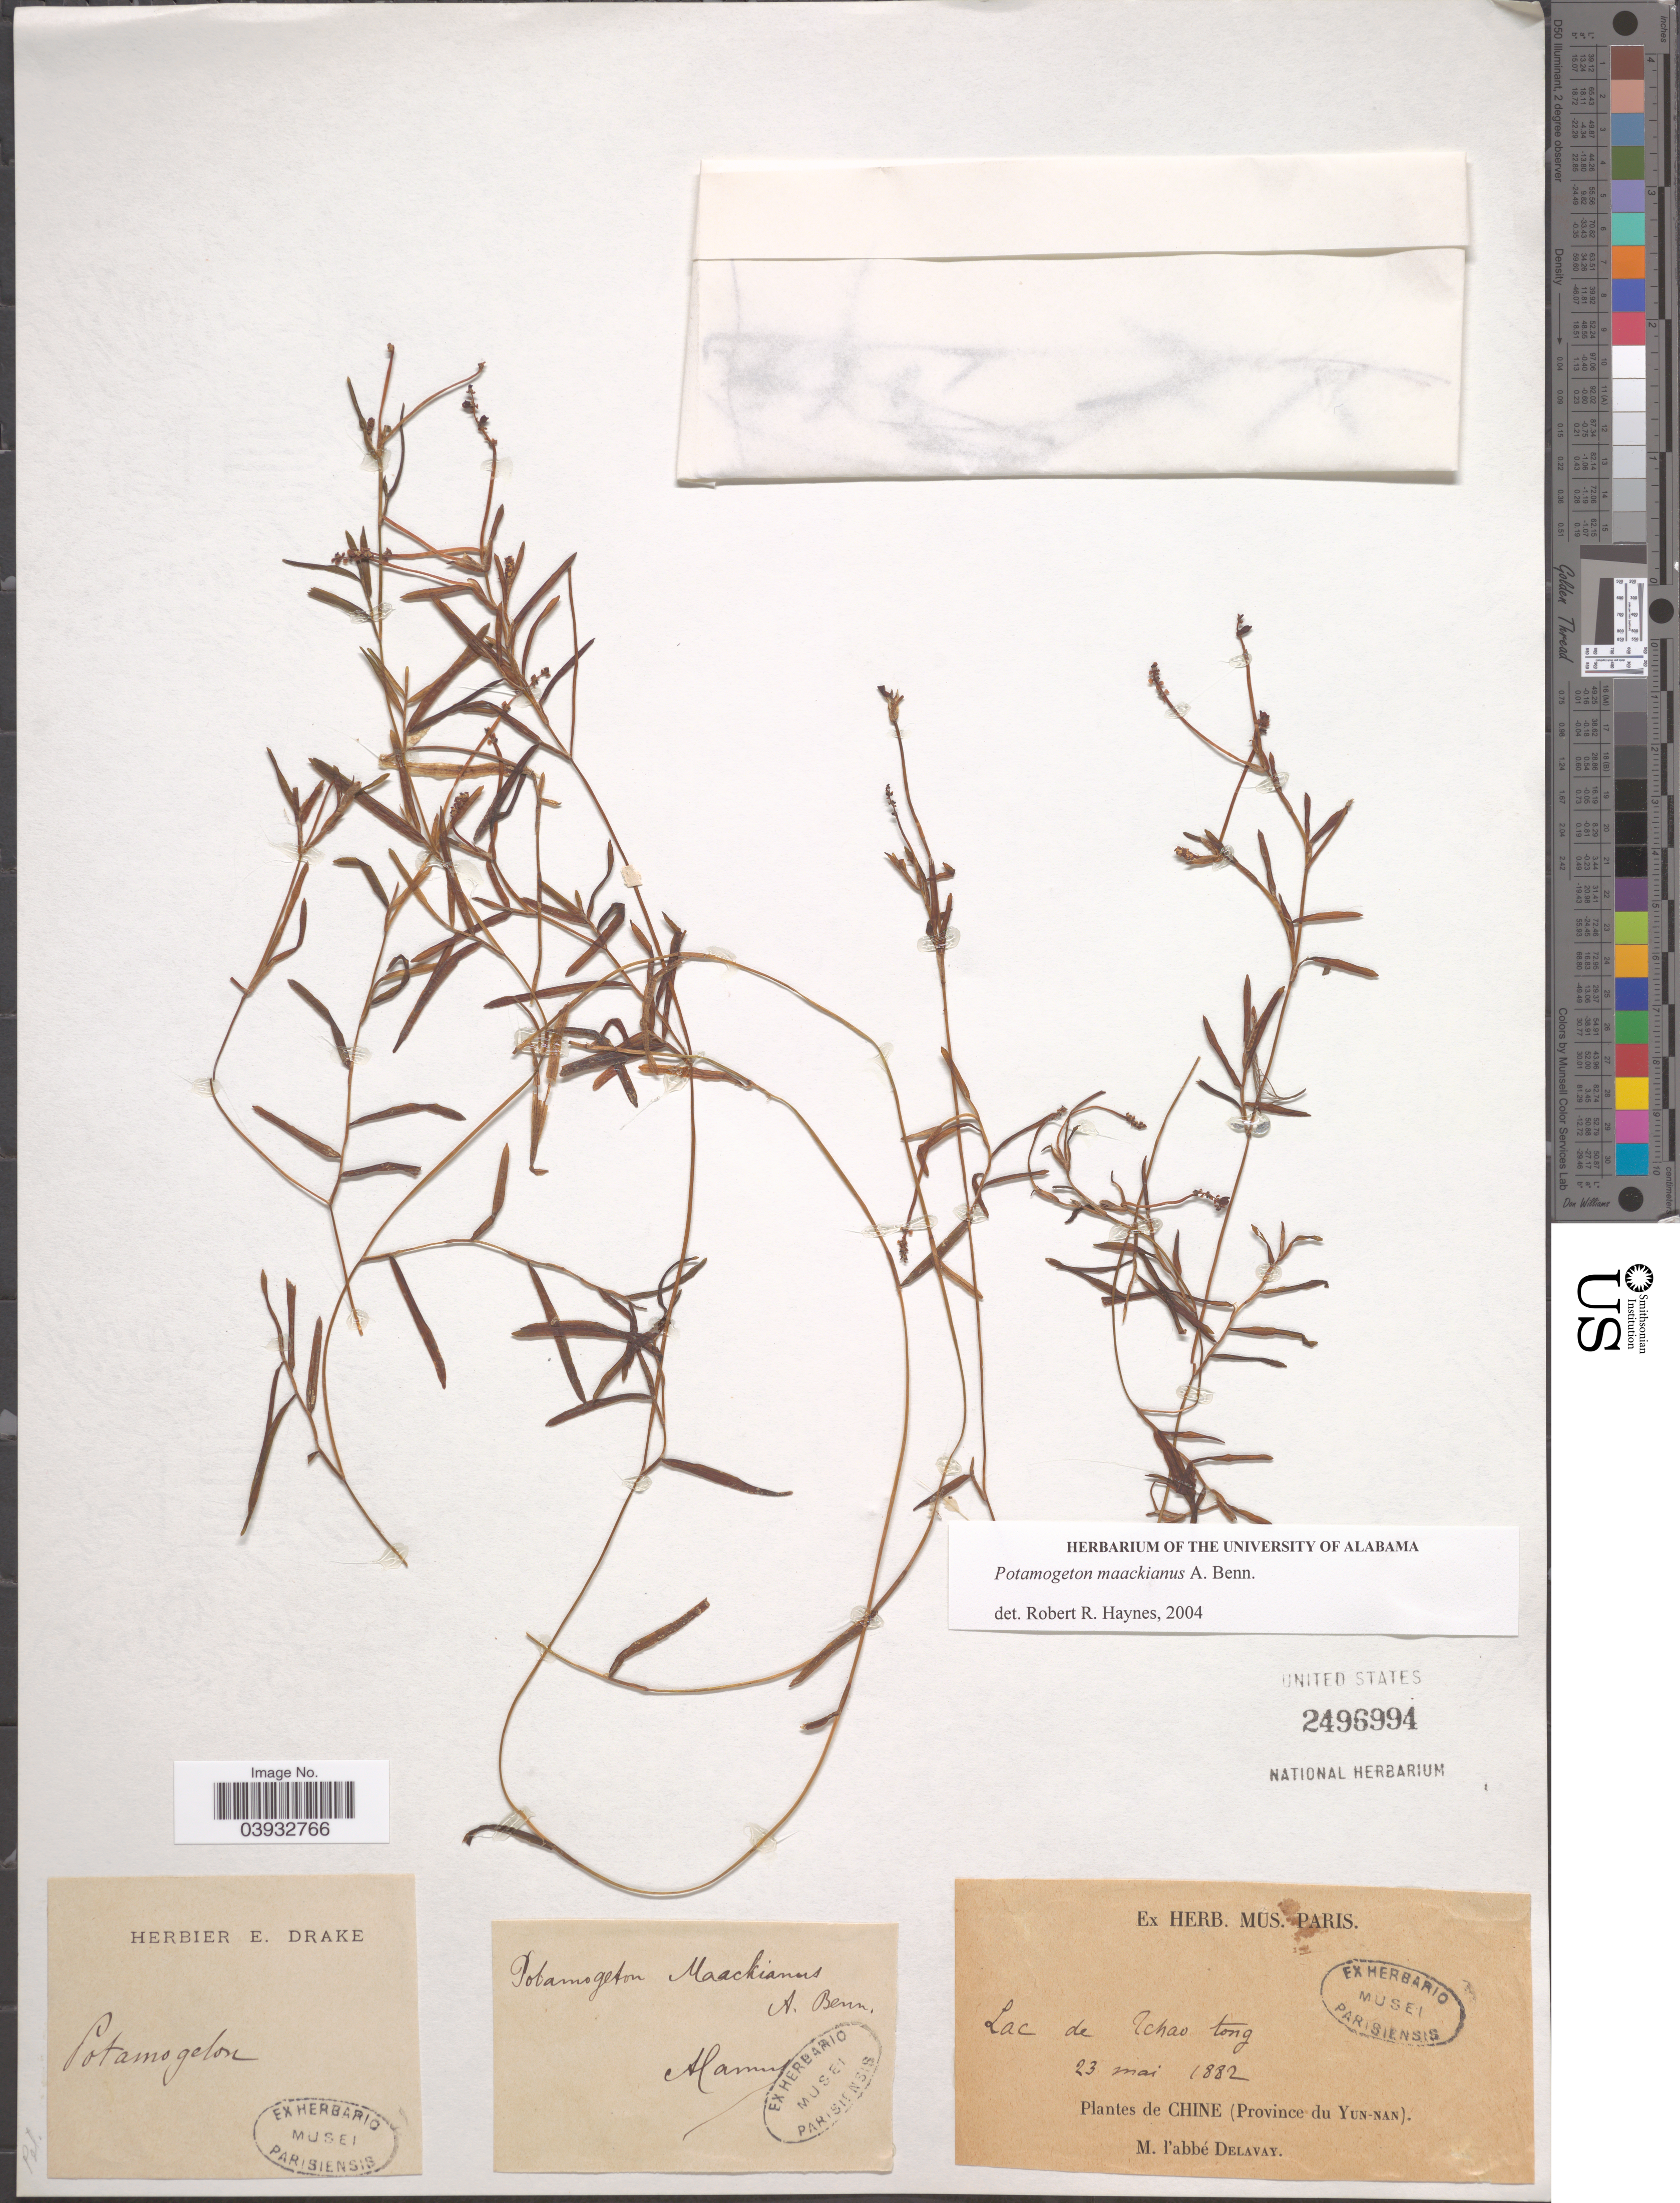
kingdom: Plantae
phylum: Tracheophyta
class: Liliopsida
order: Alismatales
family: Potamogetonaceae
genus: Potamogeton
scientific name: Potamogeton maackianus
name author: A. Benn.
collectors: M. Delavay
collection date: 1882-05-23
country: China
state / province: Yunnan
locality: Alamuf [interpreted]. Lac de Tchao tong.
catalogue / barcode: US 2496994